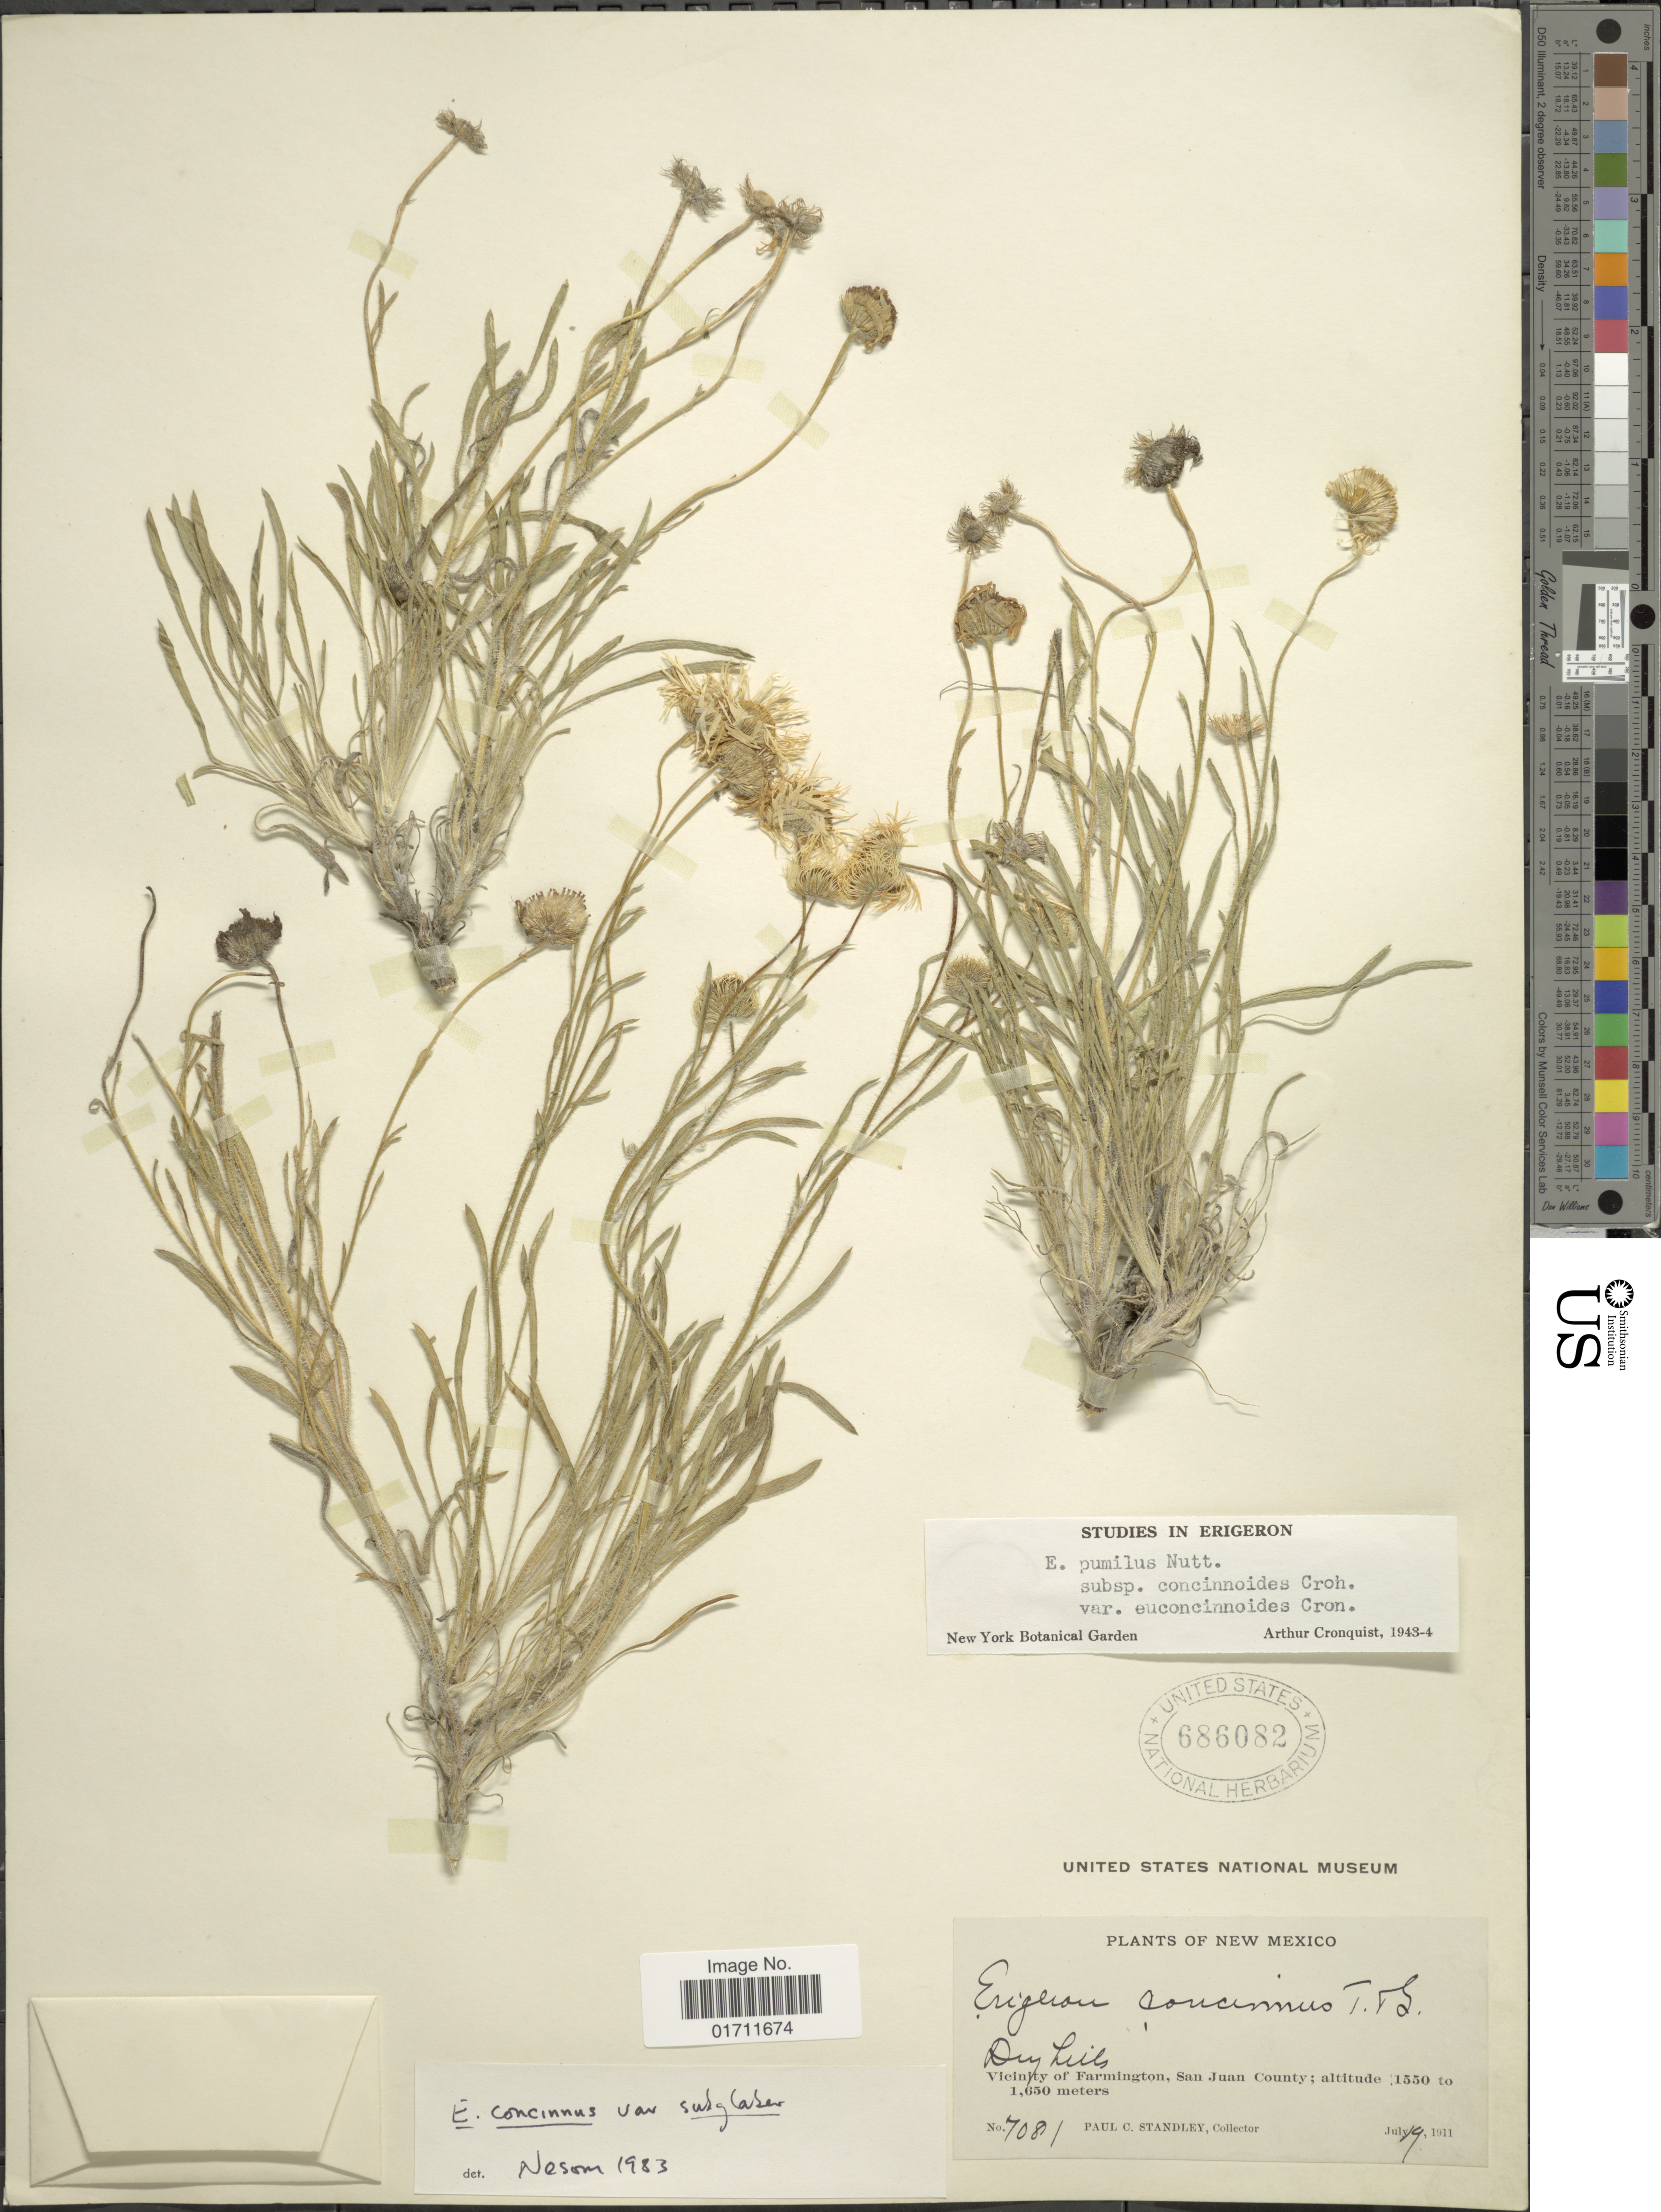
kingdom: Plantae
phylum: Tracheophyta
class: Magnoliopsida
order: Asterales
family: Asteraceae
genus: Erigeron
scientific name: Erigeron concinnus var. subglaber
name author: (Cronq.) G.L. Nesom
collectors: P. C. Standley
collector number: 7081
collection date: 1911-07-19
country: United States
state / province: New Mexico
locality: Dry hills, Vicinity of Farmington,San Juan County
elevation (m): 1550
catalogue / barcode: US 686082